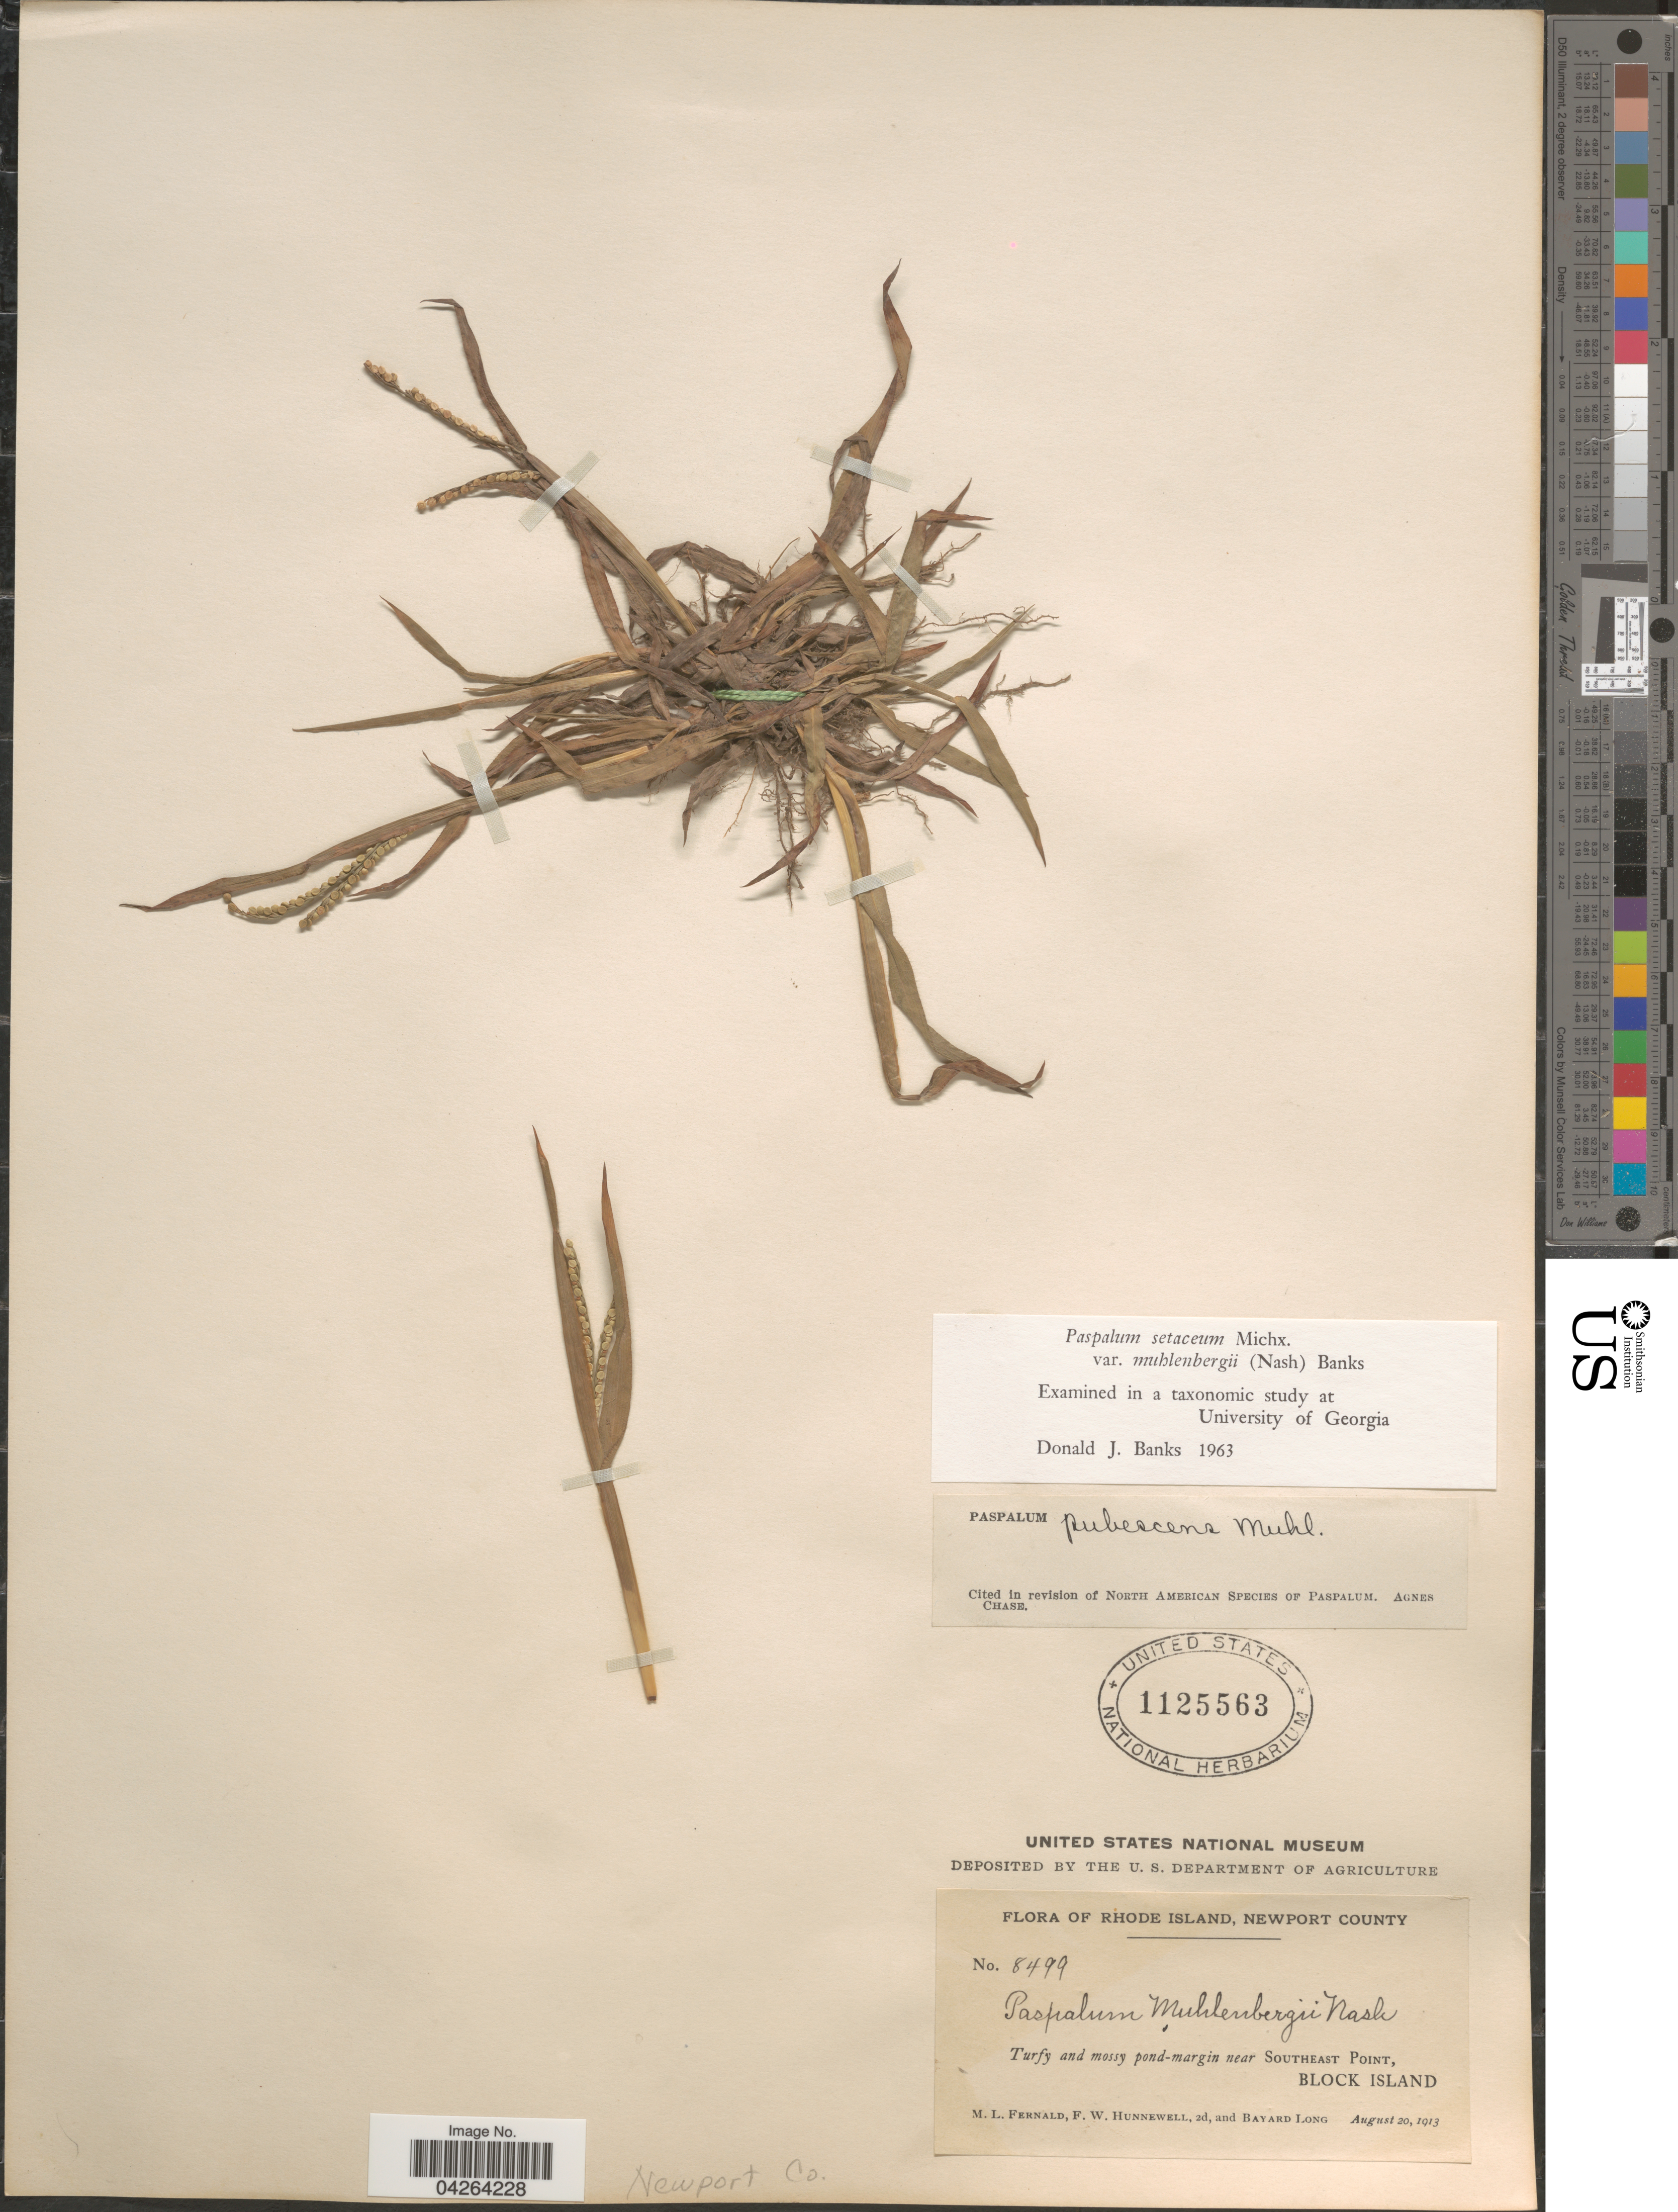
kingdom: Plantae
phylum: Tracheophyta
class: Liliopsida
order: Poales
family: Poaceae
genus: Paspalum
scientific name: Paspalum setaceum var. muhlenbergii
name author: (Nash) D.J. Banks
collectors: M. L. Fernald, F. Hunnewell & B. Long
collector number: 8499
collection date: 1913-08-20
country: United States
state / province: Rhode Island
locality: Newport County. Turfy and mossy pond-margin near Southeast Point, Block Island.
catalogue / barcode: US 1125563